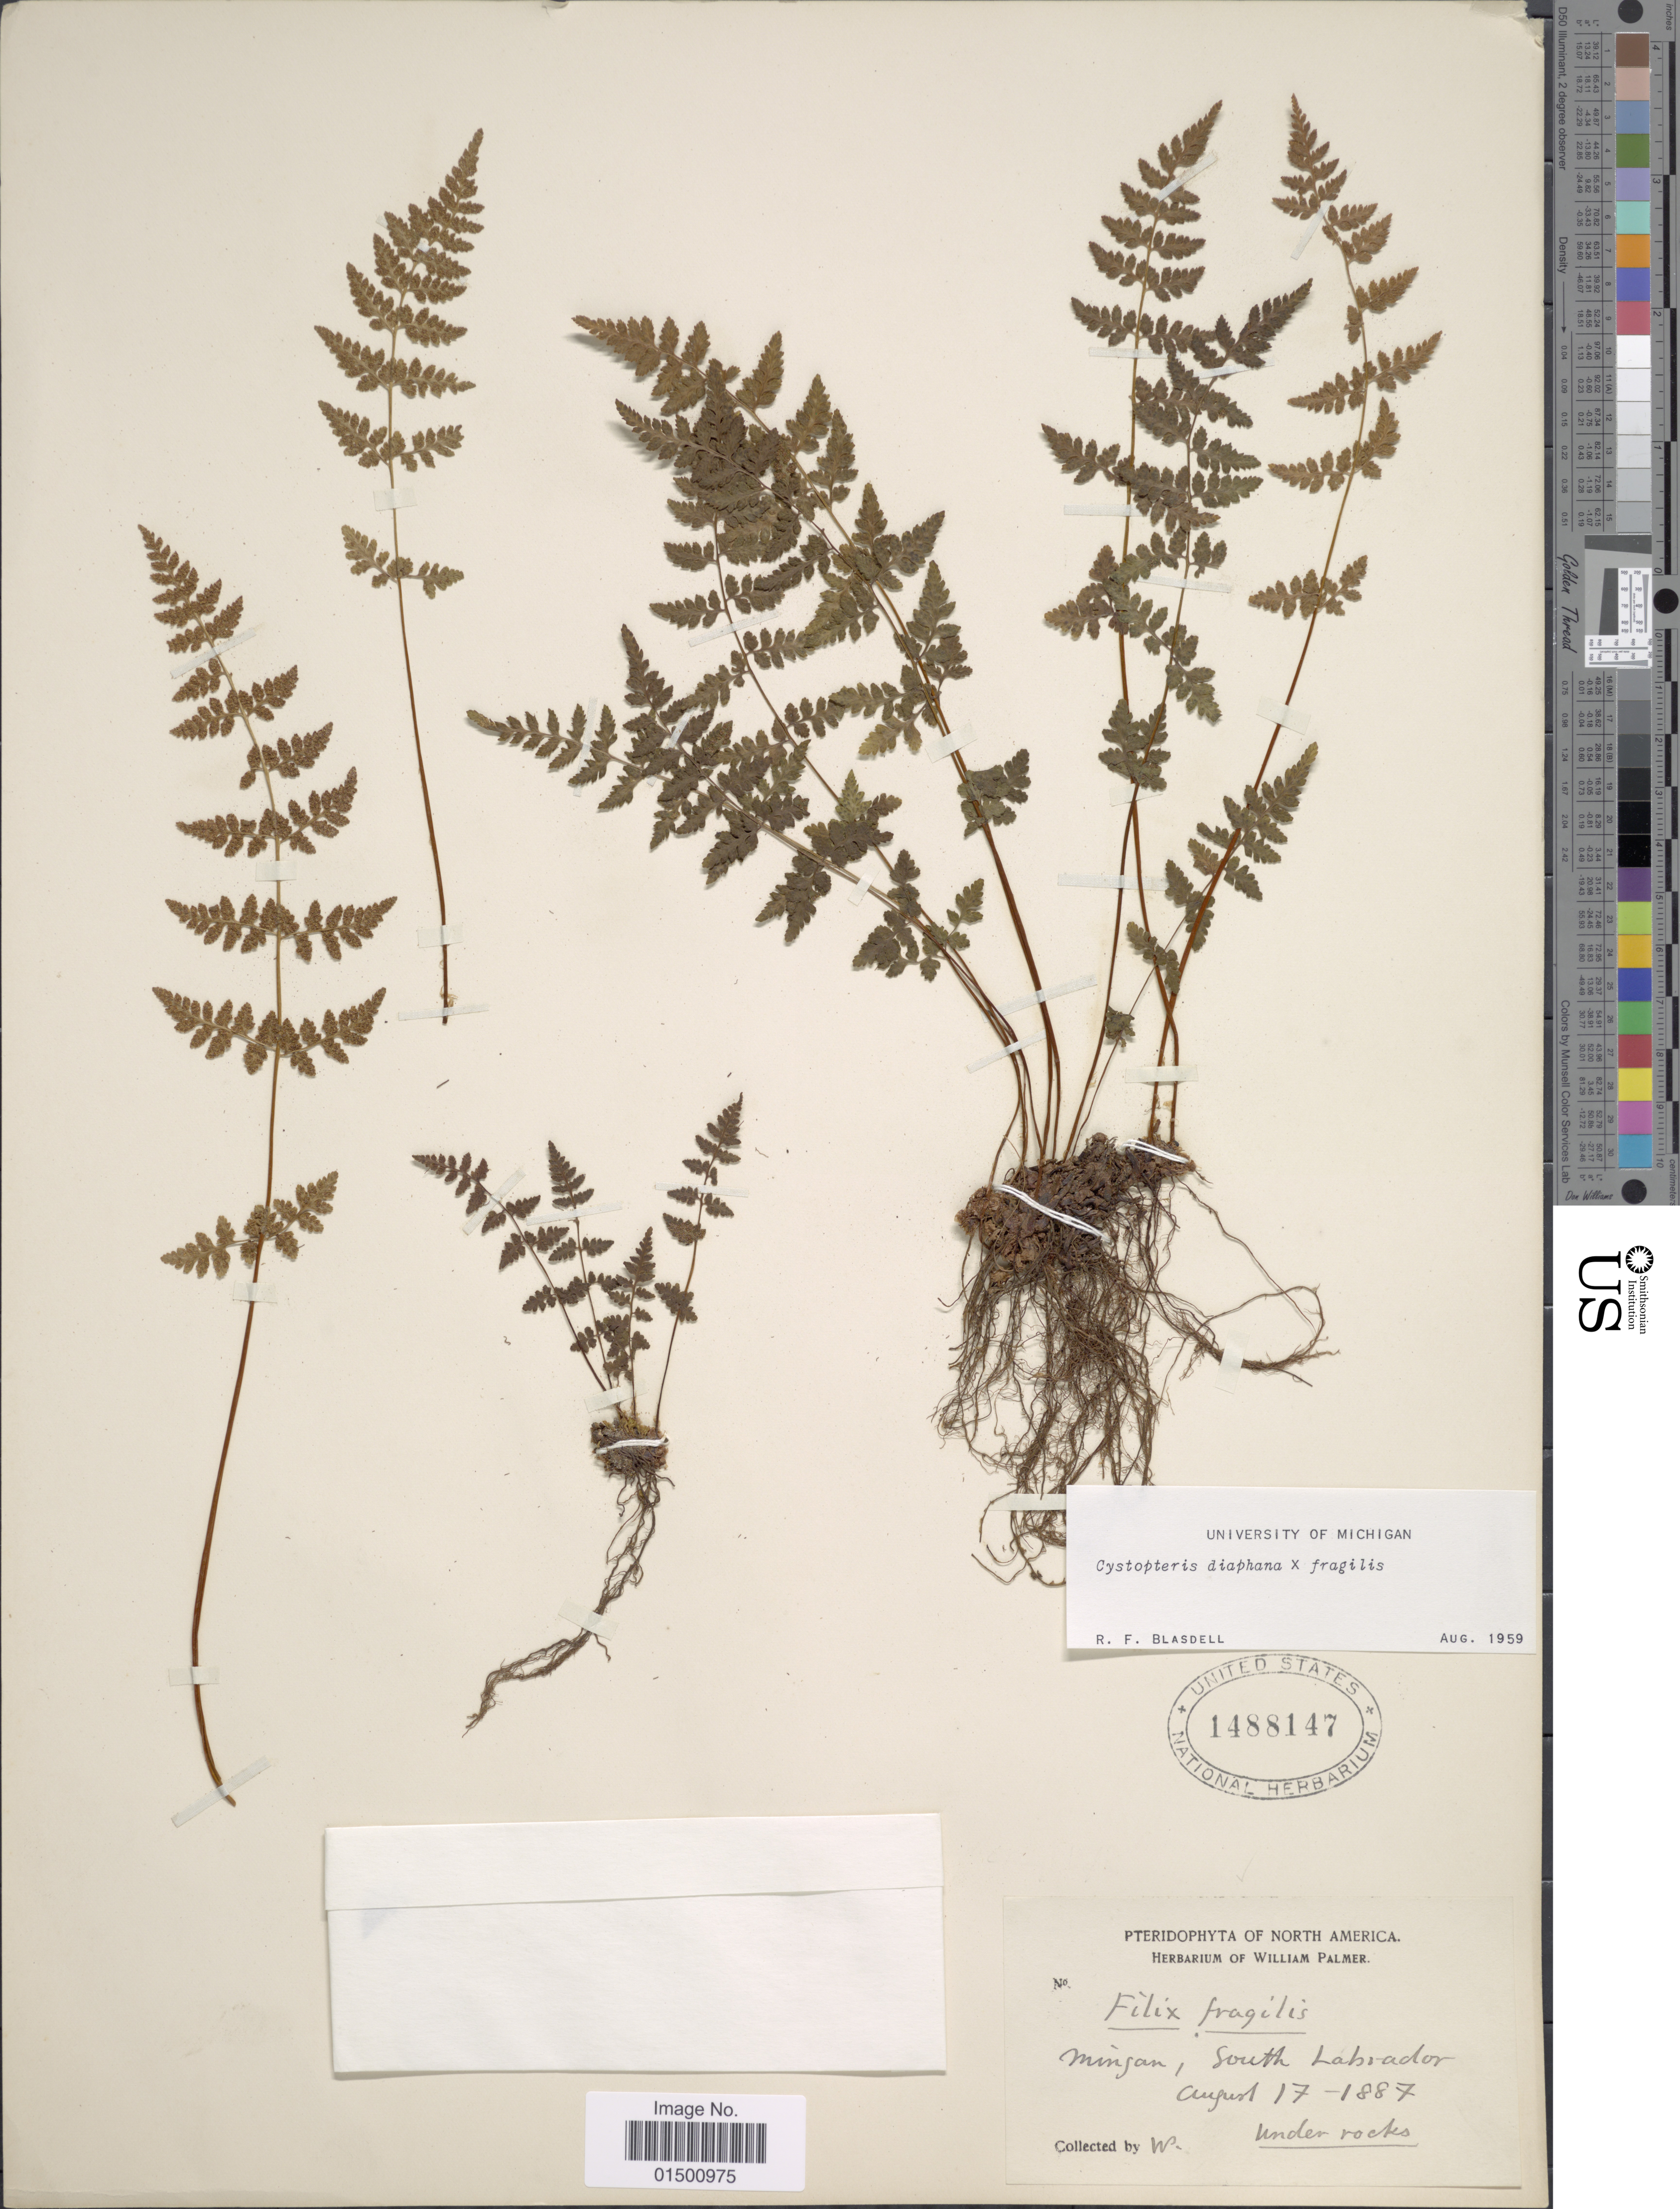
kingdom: Plantae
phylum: Tracheophyta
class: Polypodiopsida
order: Polypodiales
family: Cystopteridaceae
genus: Cystopteris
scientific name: Cystopteris diaphana x C. fragilis (L.) Bernh.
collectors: W. Palmer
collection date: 1887-08-17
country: Canada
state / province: Newfoundland and Labrador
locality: Mingan, South Labrador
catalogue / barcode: US 1488147